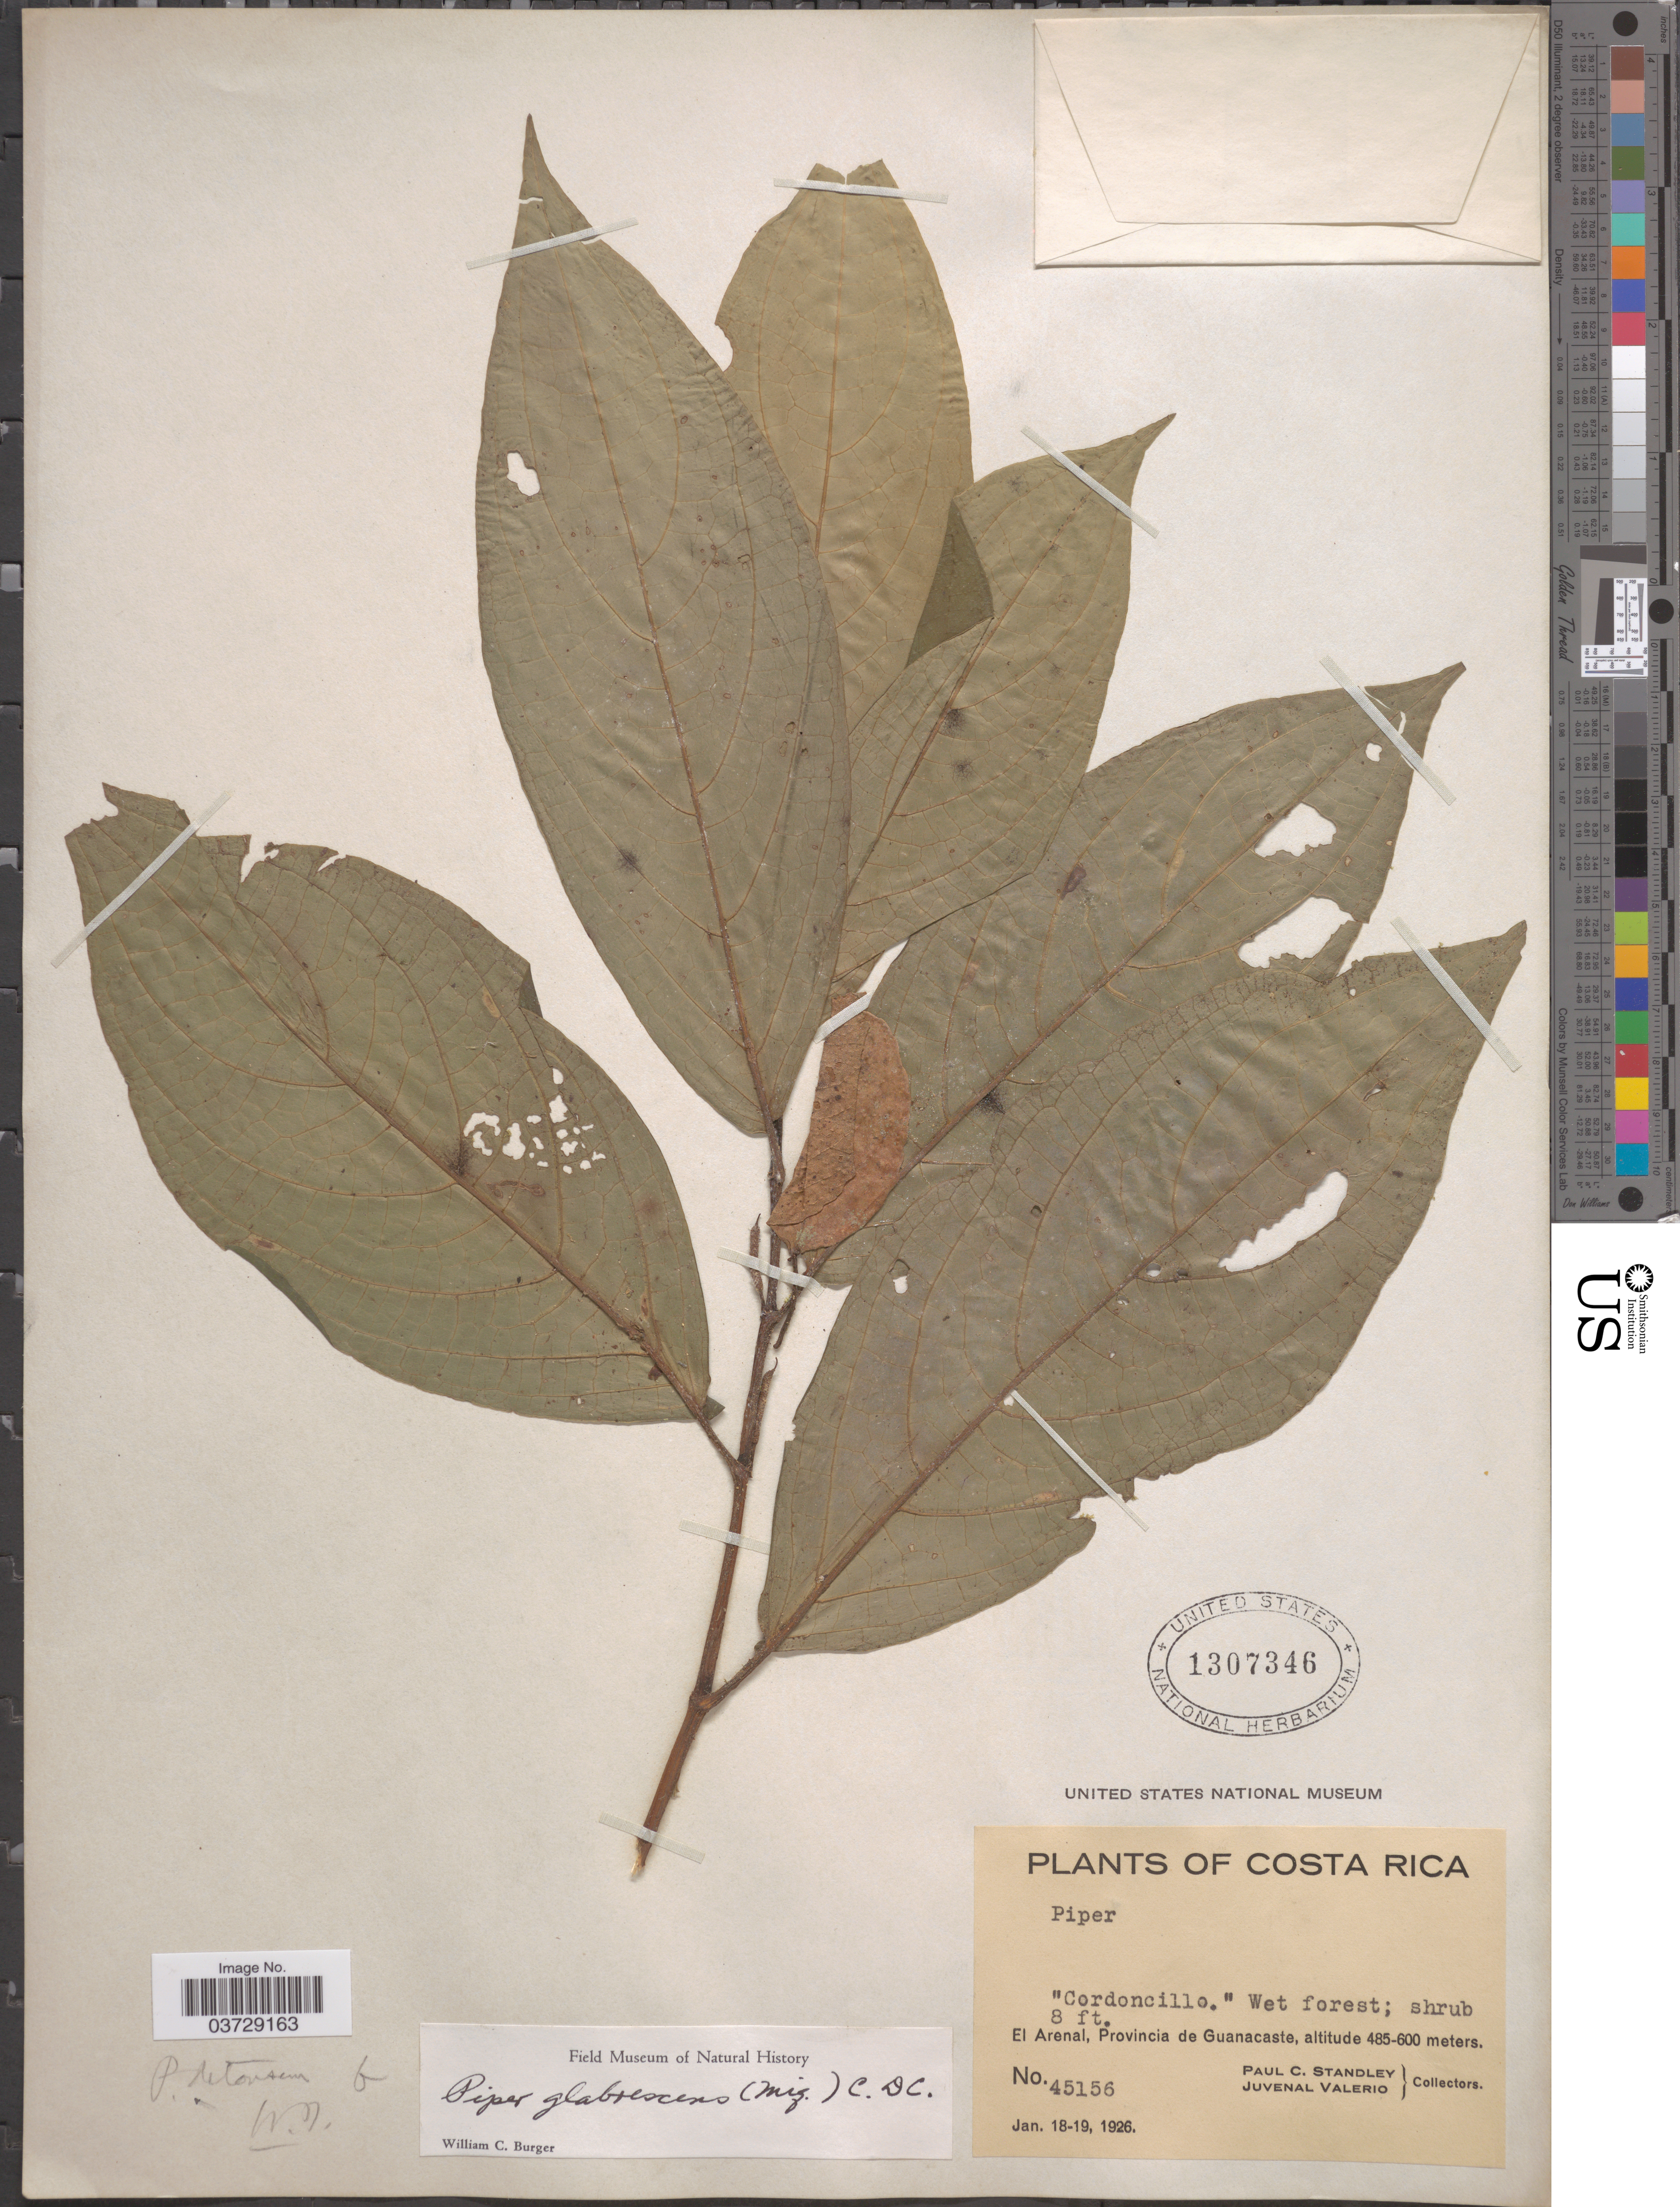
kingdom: Plantae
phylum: Tracheophyta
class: Magnoliopsida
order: Piperales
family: Piperaceae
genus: Piper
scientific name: Piper glabrescens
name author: (Miq.) C. DC.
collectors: P. C. Standley & J. Valerio R.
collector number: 45156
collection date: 1926-01-18/1926-01-19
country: Costa Rica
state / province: Guanacaste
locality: El Arenal.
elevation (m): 485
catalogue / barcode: US 1307346